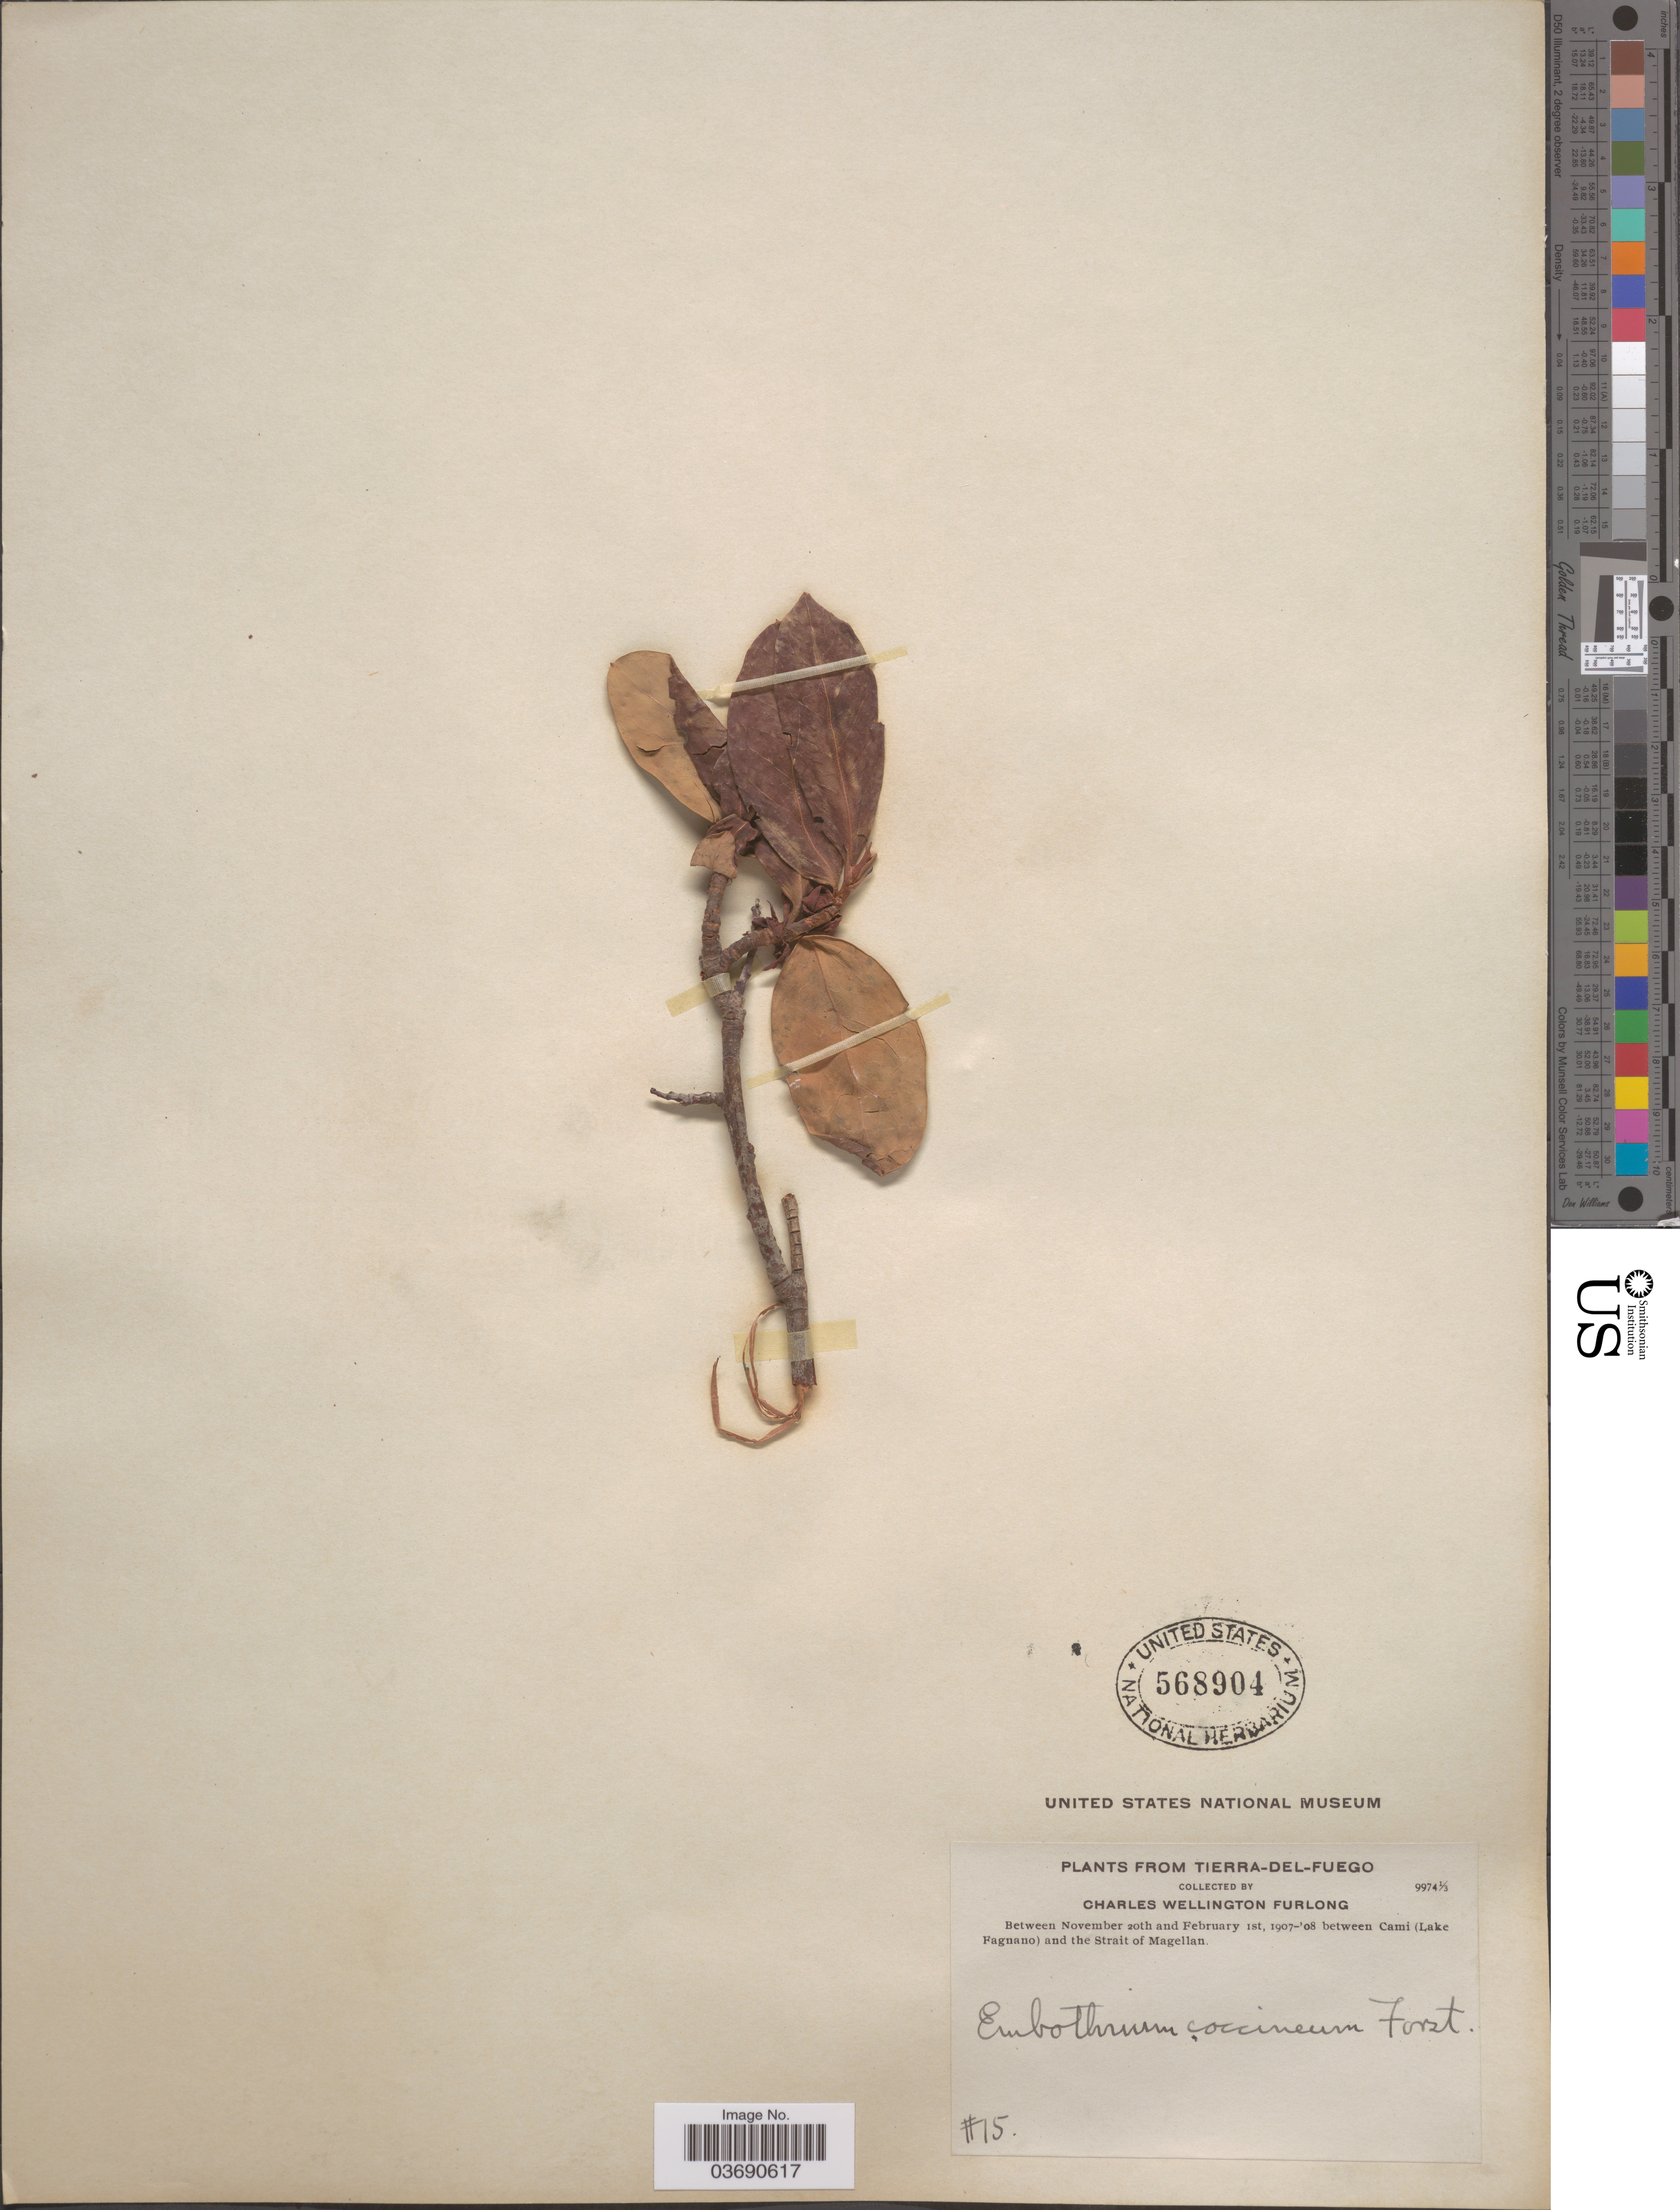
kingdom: Plantae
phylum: Tracheophyta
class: Magnoliopsida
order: Proteales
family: Proteaceae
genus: Embothrium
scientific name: Embothrium coccineum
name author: J.R. Forst. & G. Forst.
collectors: C. Furlong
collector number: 15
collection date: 1907-11-20/1908-02-01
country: Argentina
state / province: Tierra del Fuego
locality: Between Cami (Lake Fagnano) and the Strait to Magellan.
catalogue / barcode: US 568904